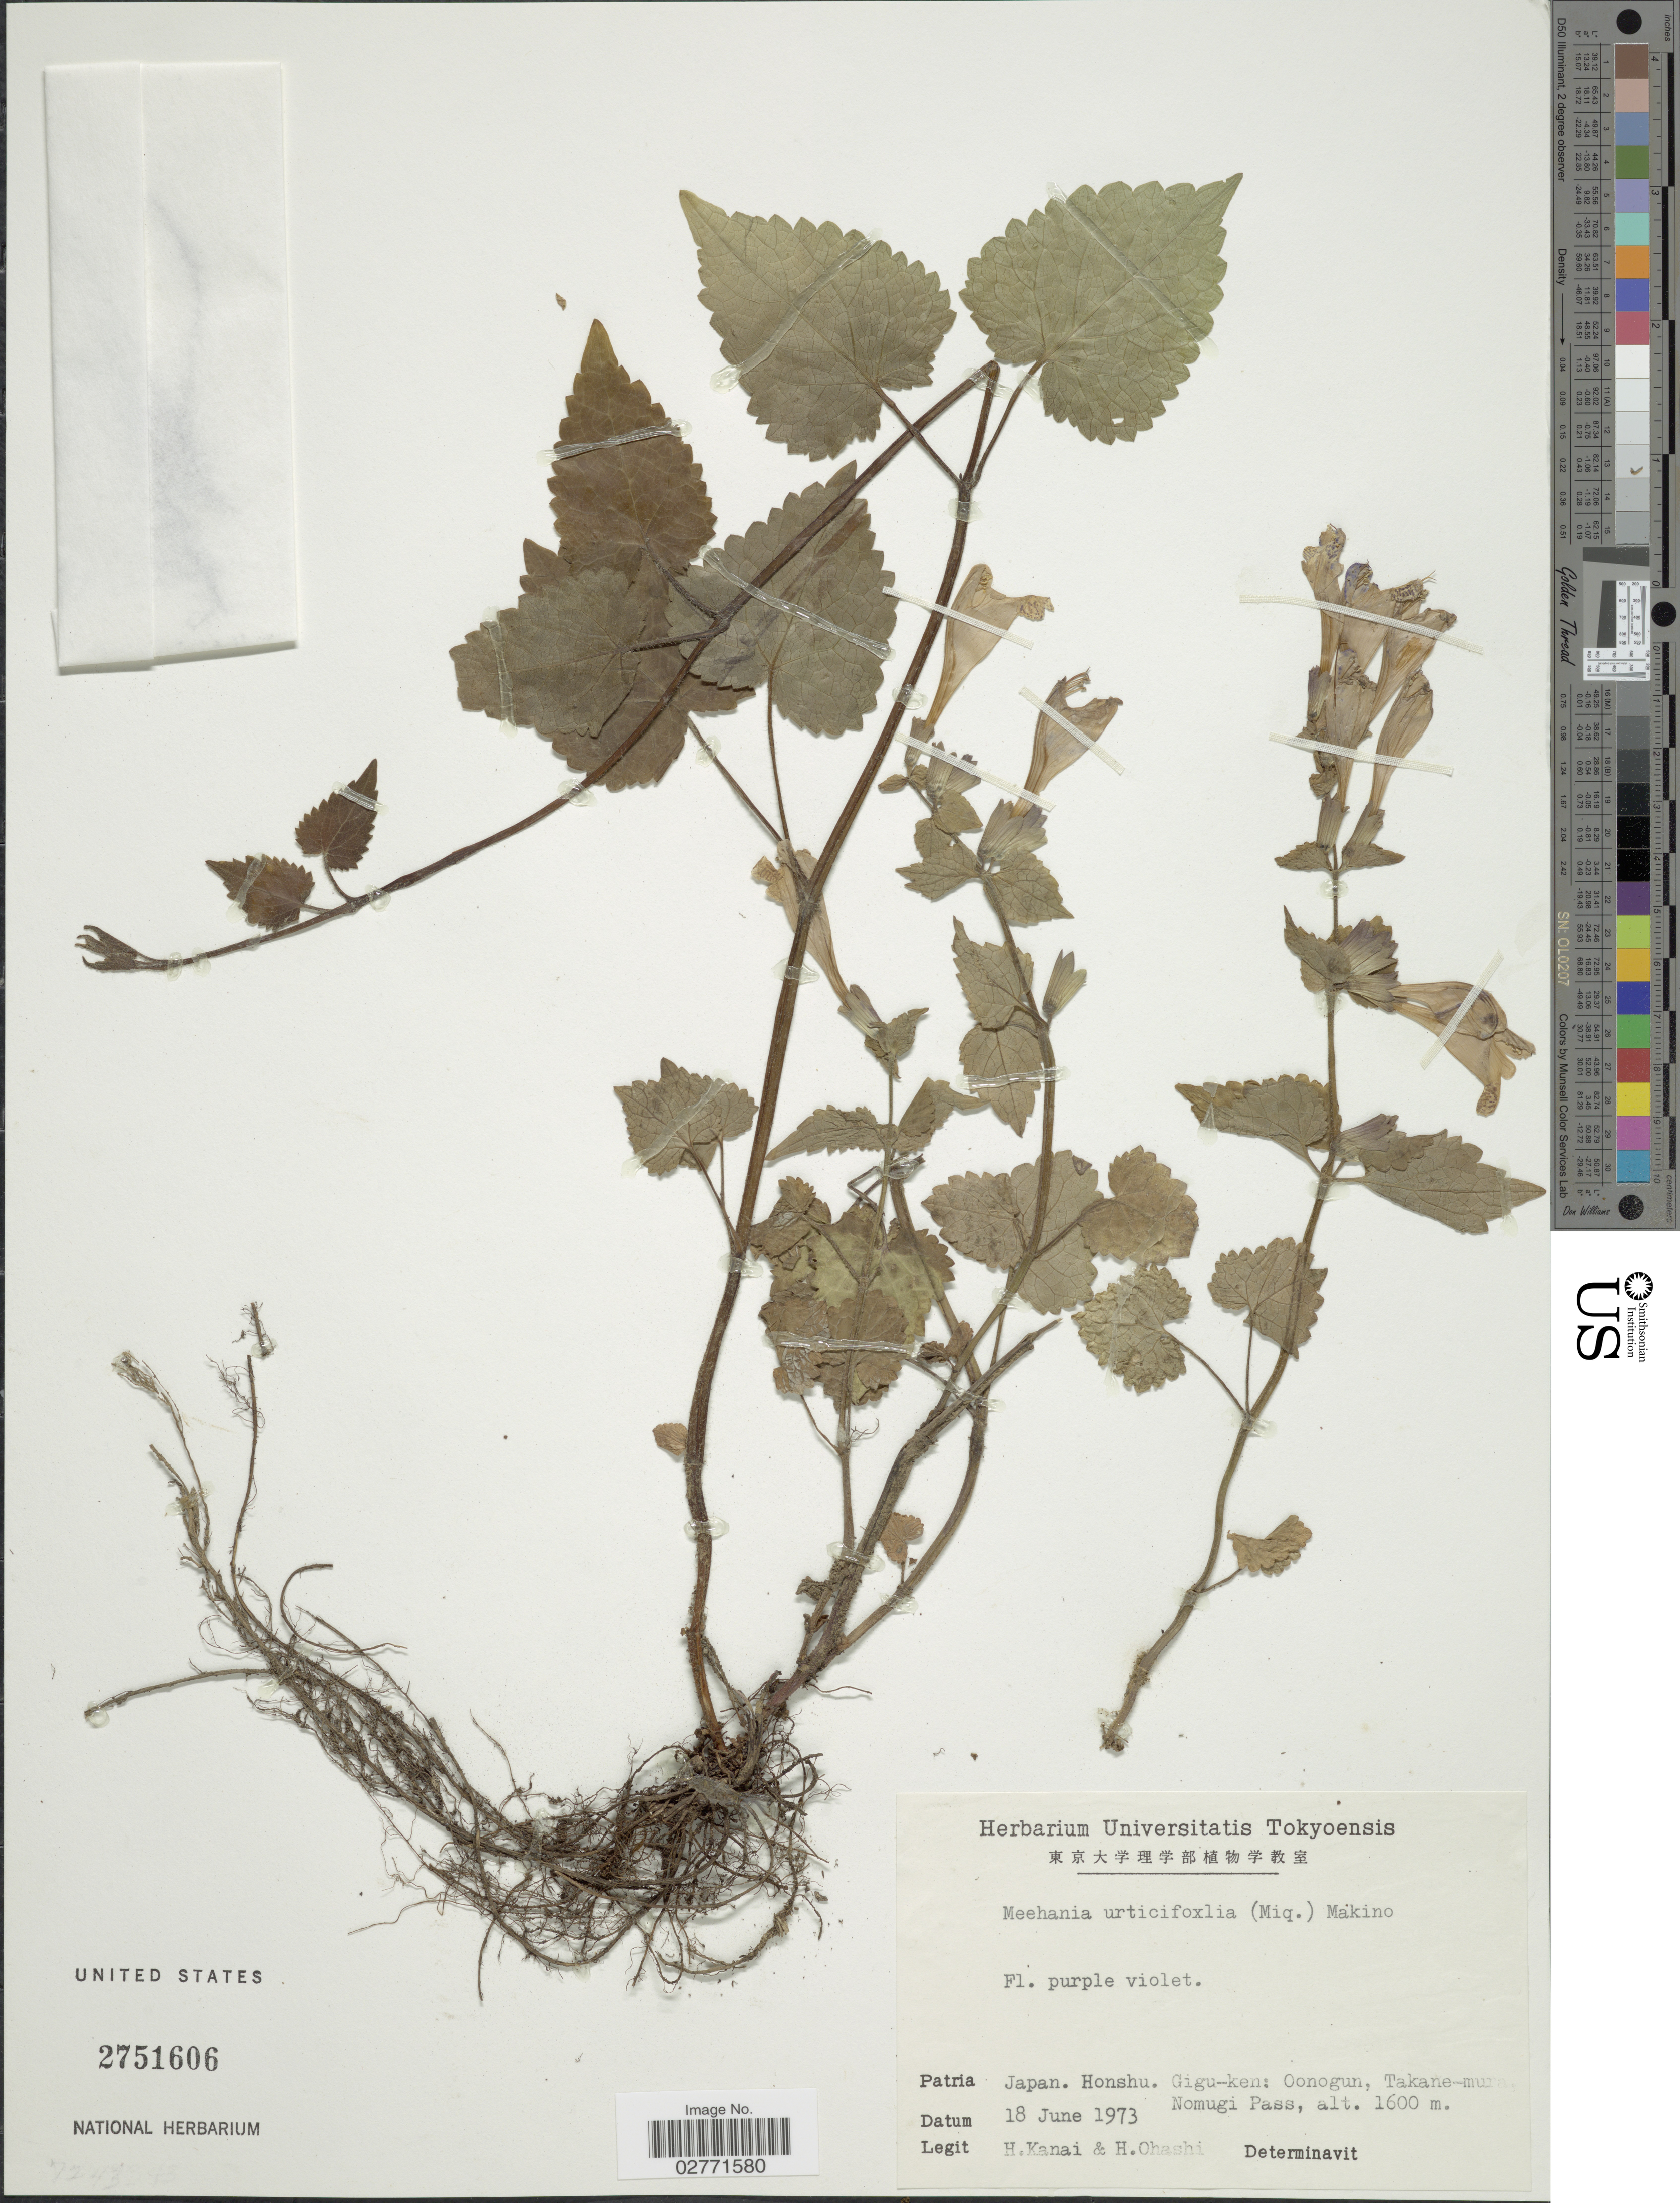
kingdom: Plantae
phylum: Tracheophyta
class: Magnoliopsida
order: Lamiales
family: Lamiaceae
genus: Meehania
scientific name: Meehania urticifolia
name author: (Miq.) Makino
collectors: H. Kanai & H. Ohashi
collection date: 1973-06-18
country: Japan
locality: Honshu, Gigu-ken: Oonugun, Takane-mura, Nomugi Pass.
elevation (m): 1600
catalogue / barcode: US 2751606